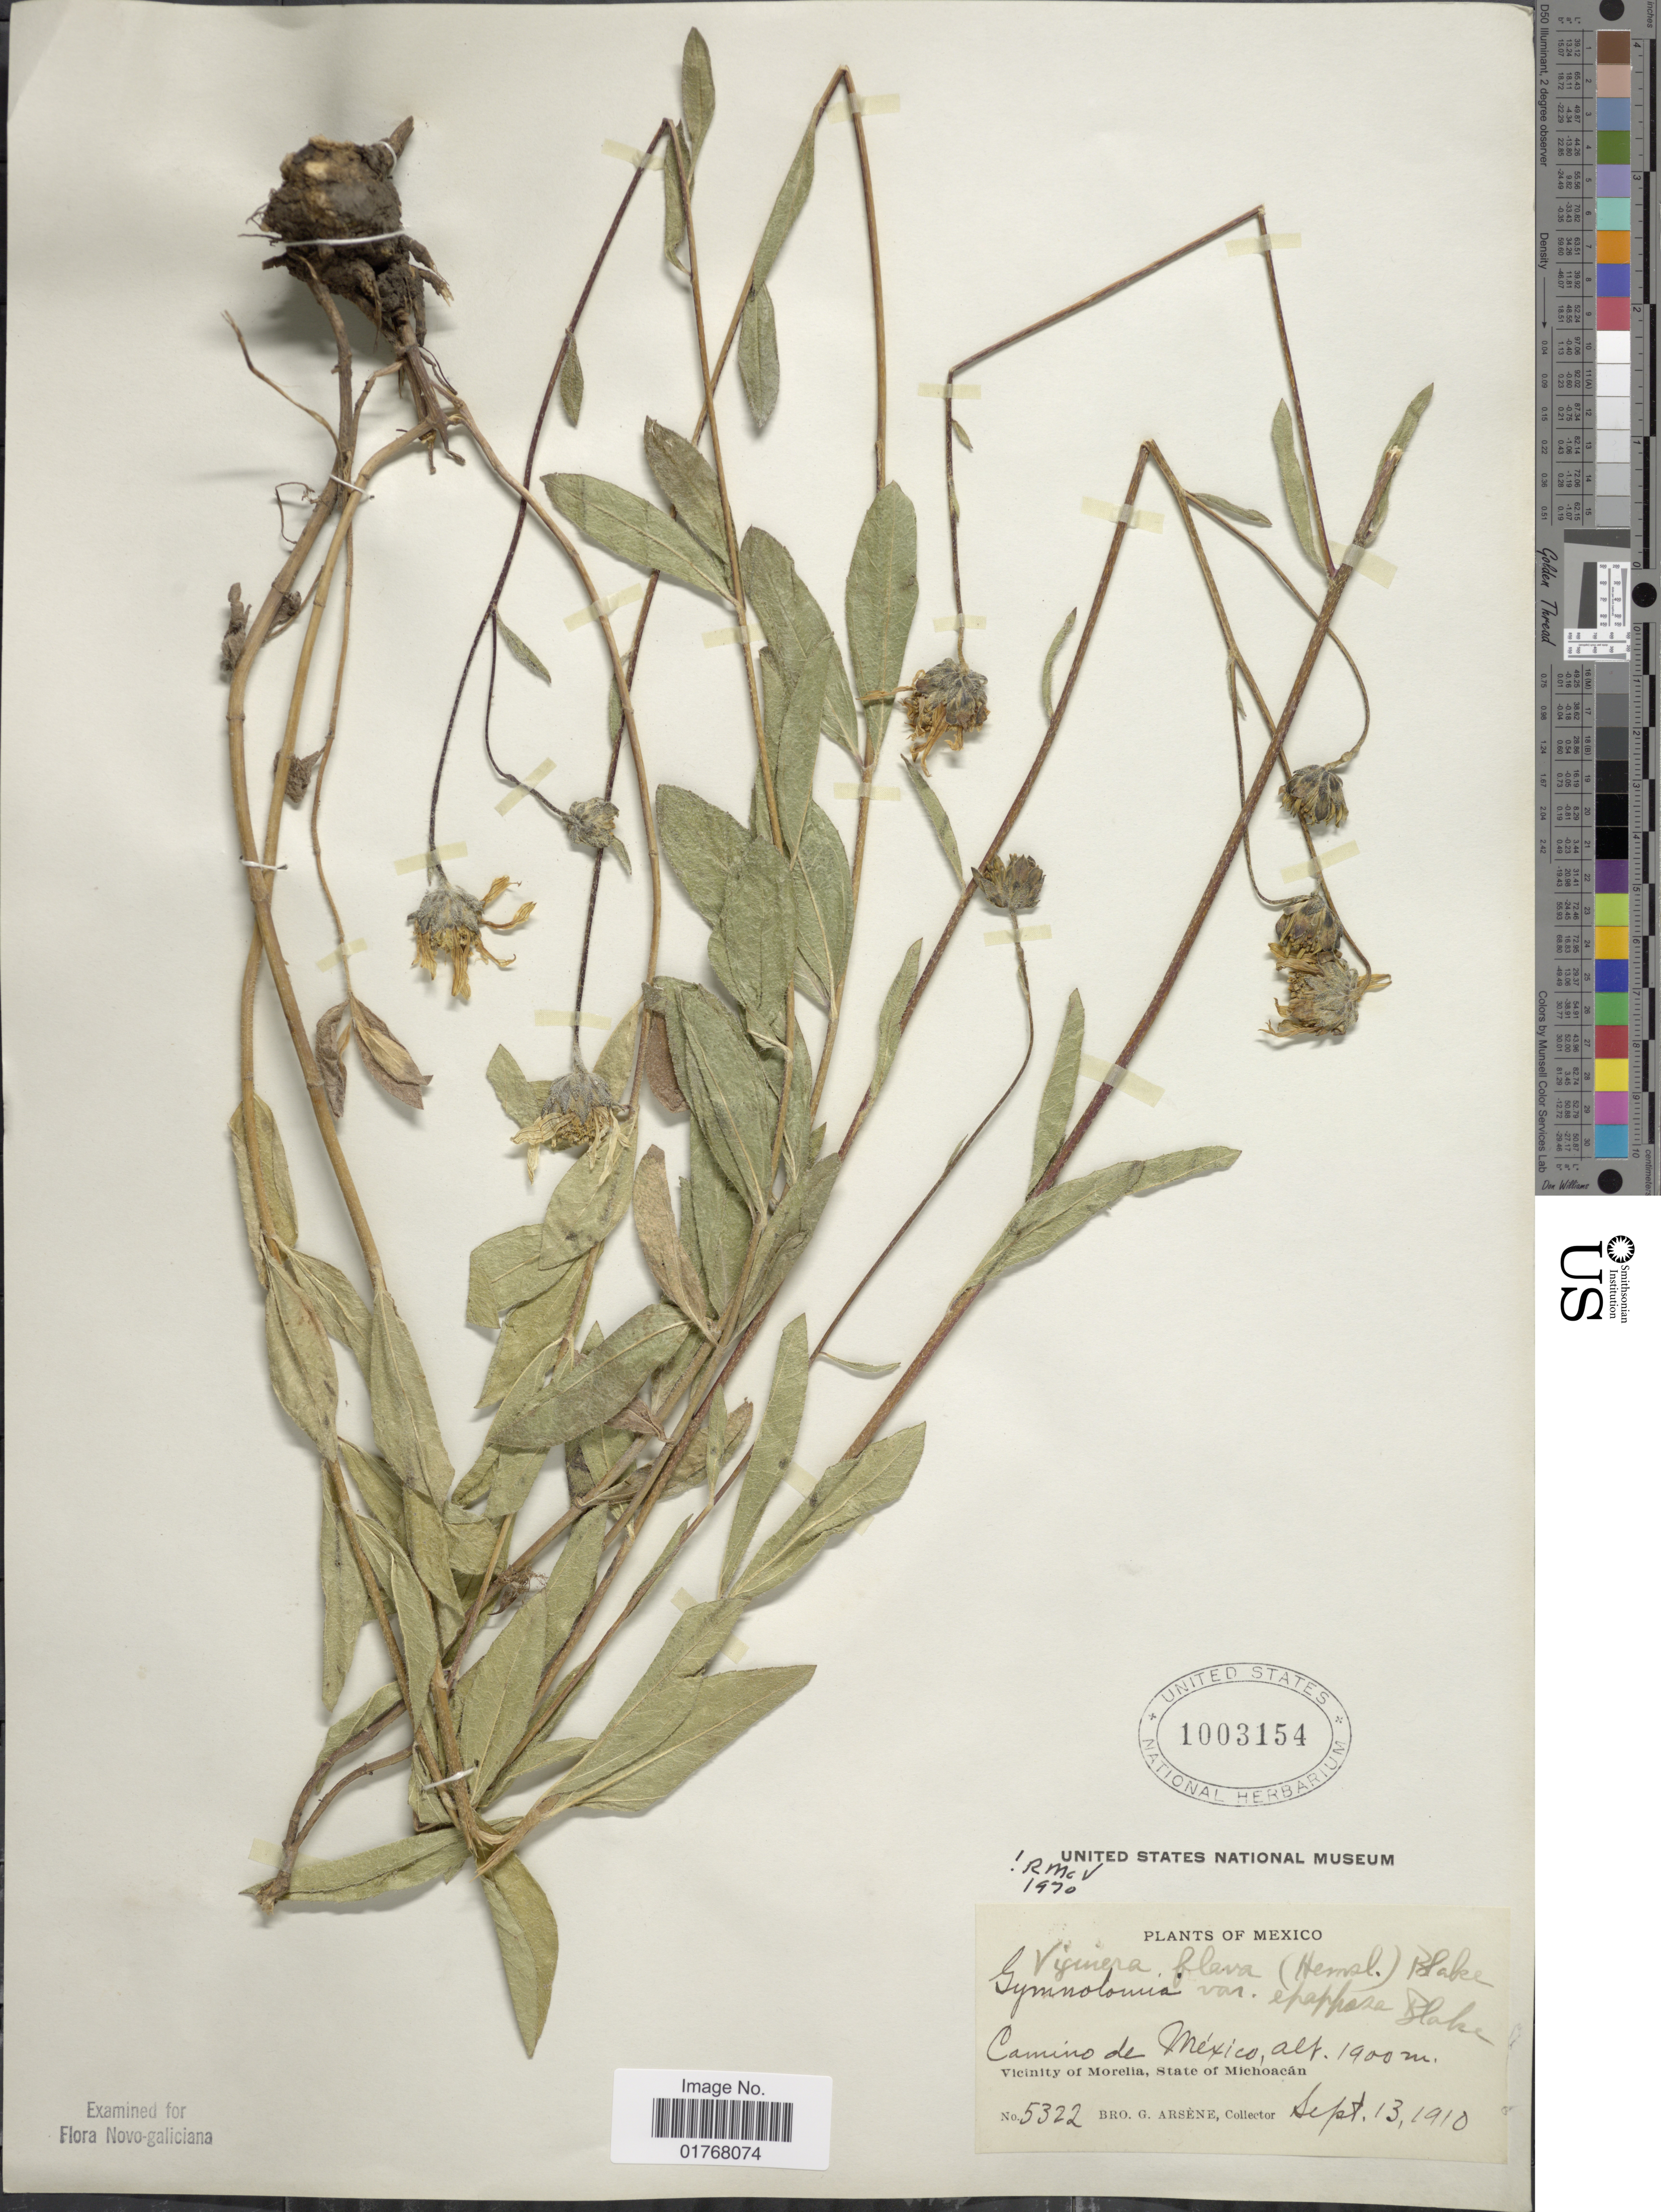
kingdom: Plantae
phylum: Tracheophyta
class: Magnoliopsida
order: Asterales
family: Asteraceae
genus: Viguiera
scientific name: Viguiera flava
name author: (Hemsl.) Blake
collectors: Bro. G. Arsène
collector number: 5322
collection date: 1910-09-13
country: Mexico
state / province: Michoacán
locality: Camino de México, Vicinity of Morelia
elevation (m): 1900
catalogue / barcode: US 1003154